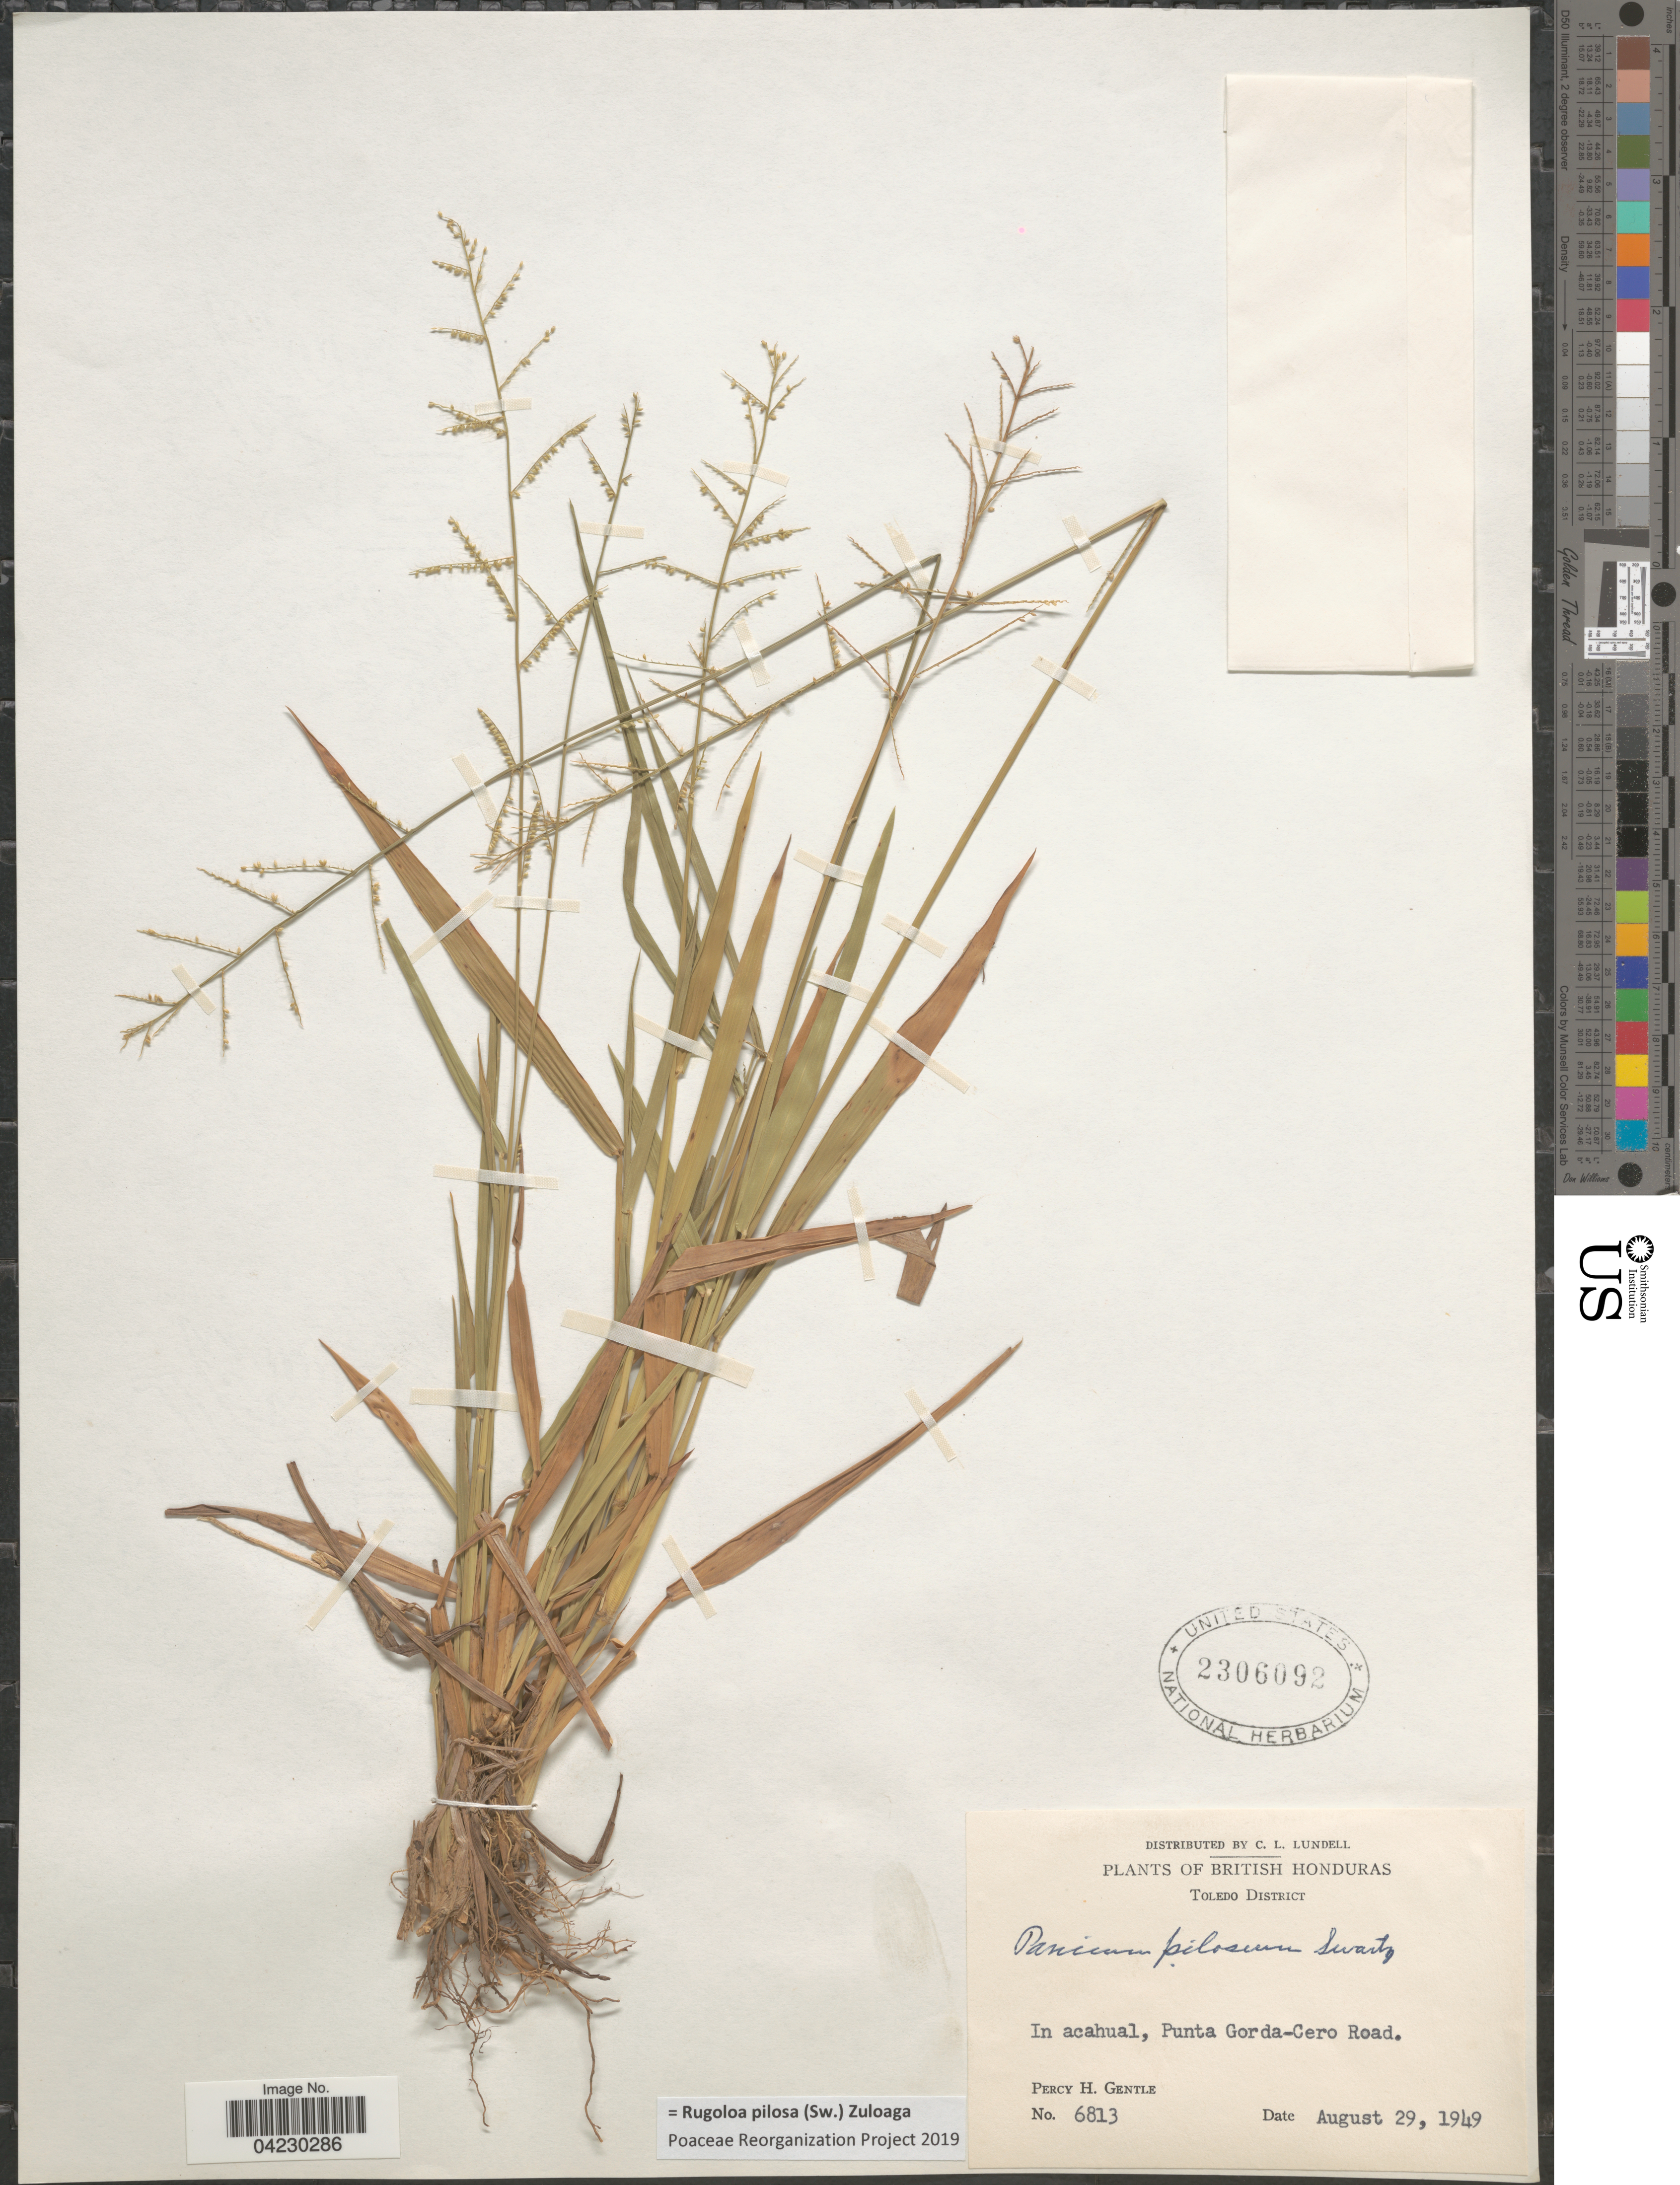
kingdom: Plantae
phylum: Tracheophyta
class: Liliopsida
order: Poales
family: Poaceae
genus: Rugoloa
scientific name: Rugoloa pilosa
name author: (Sw.) Zuloaga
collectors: P. H. Gentle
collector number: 6813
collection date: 1949-08-29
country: Belize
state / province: Toledo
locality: British Honduras. Toledo District. In acahual, Punta Gorda-Cero Road.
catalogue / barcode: US 2306092